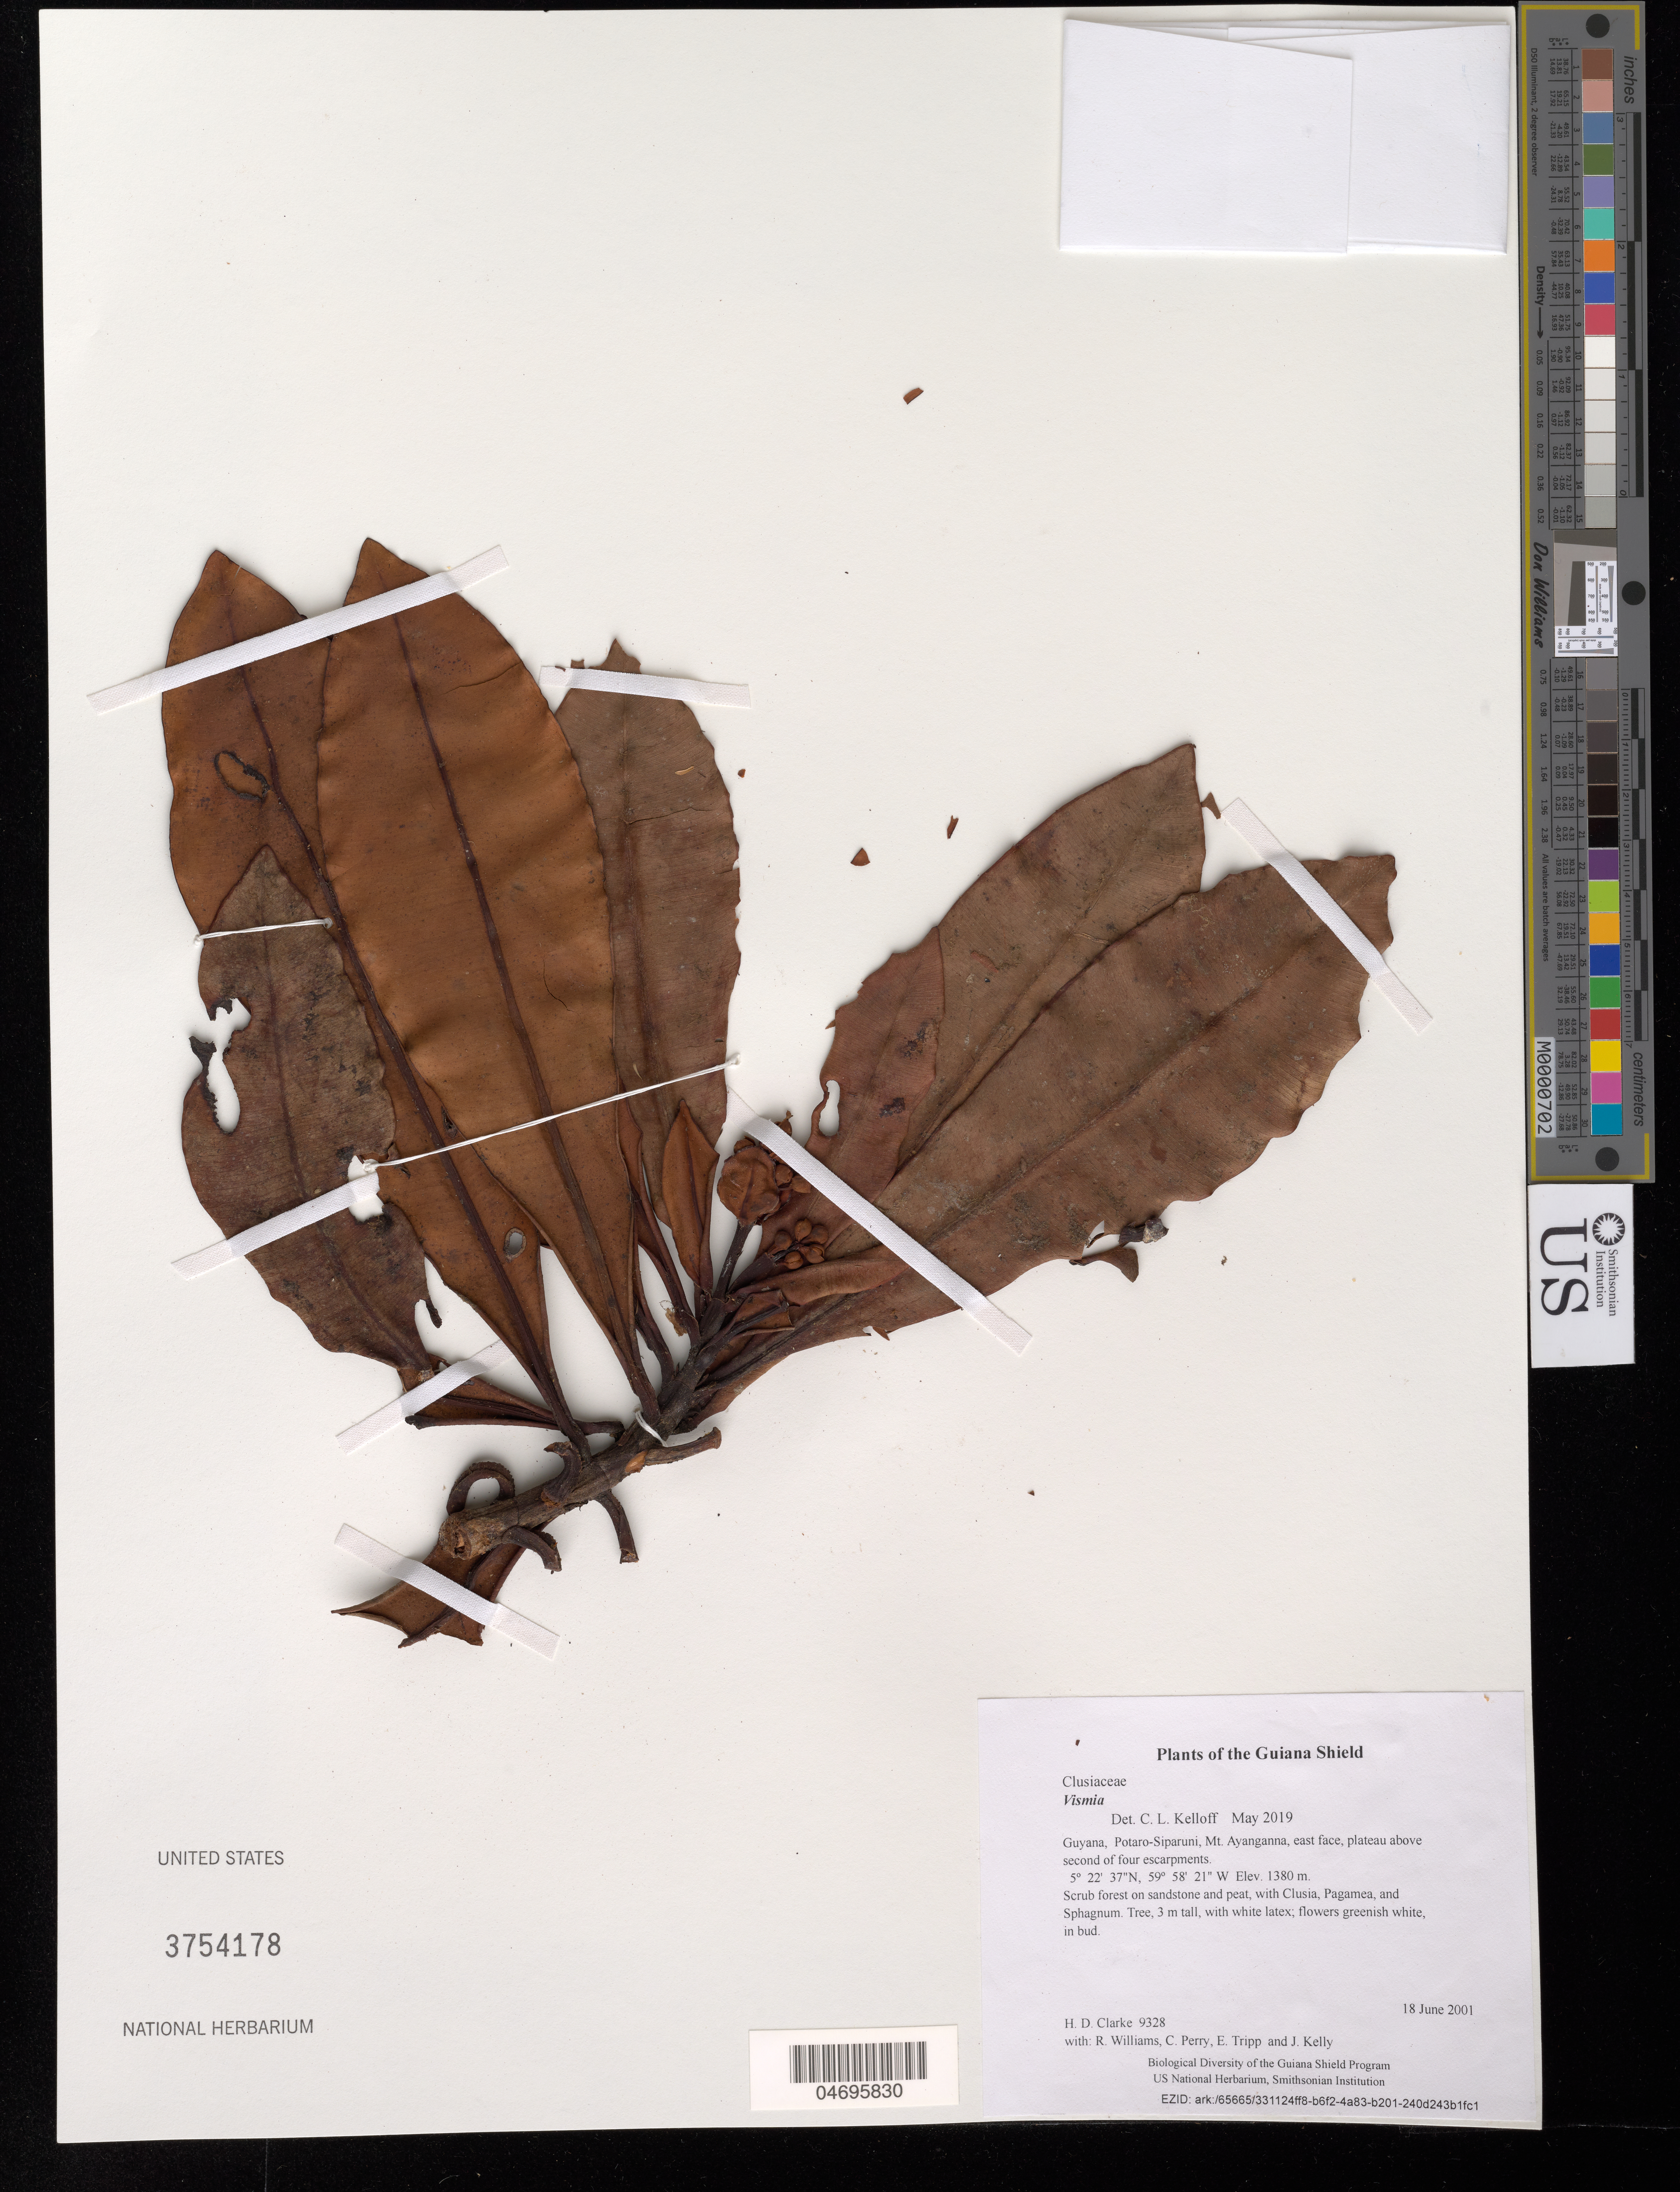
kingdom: Plantae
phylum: Tracheophyta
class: Magnoliopsida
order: Malpighiales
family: Hypericaceae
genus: Vismia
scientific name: Vismia sp.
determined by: Kelloff, C. L.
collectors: H. D. Clarke, R. Williams, C. Perry, E. Tripp & J. Kelly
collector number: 9328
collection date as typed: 18 June 2001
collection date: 2001-06-18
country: Guyana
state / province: Potaro-Siparuni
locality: Mt. Ayanganna, east face, plateau above second of four escarpments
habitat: Scrub forest on sandstone and peat, with Clusia, Pagamea, and Sphagnum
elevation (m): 1380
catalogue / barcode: US 3754178